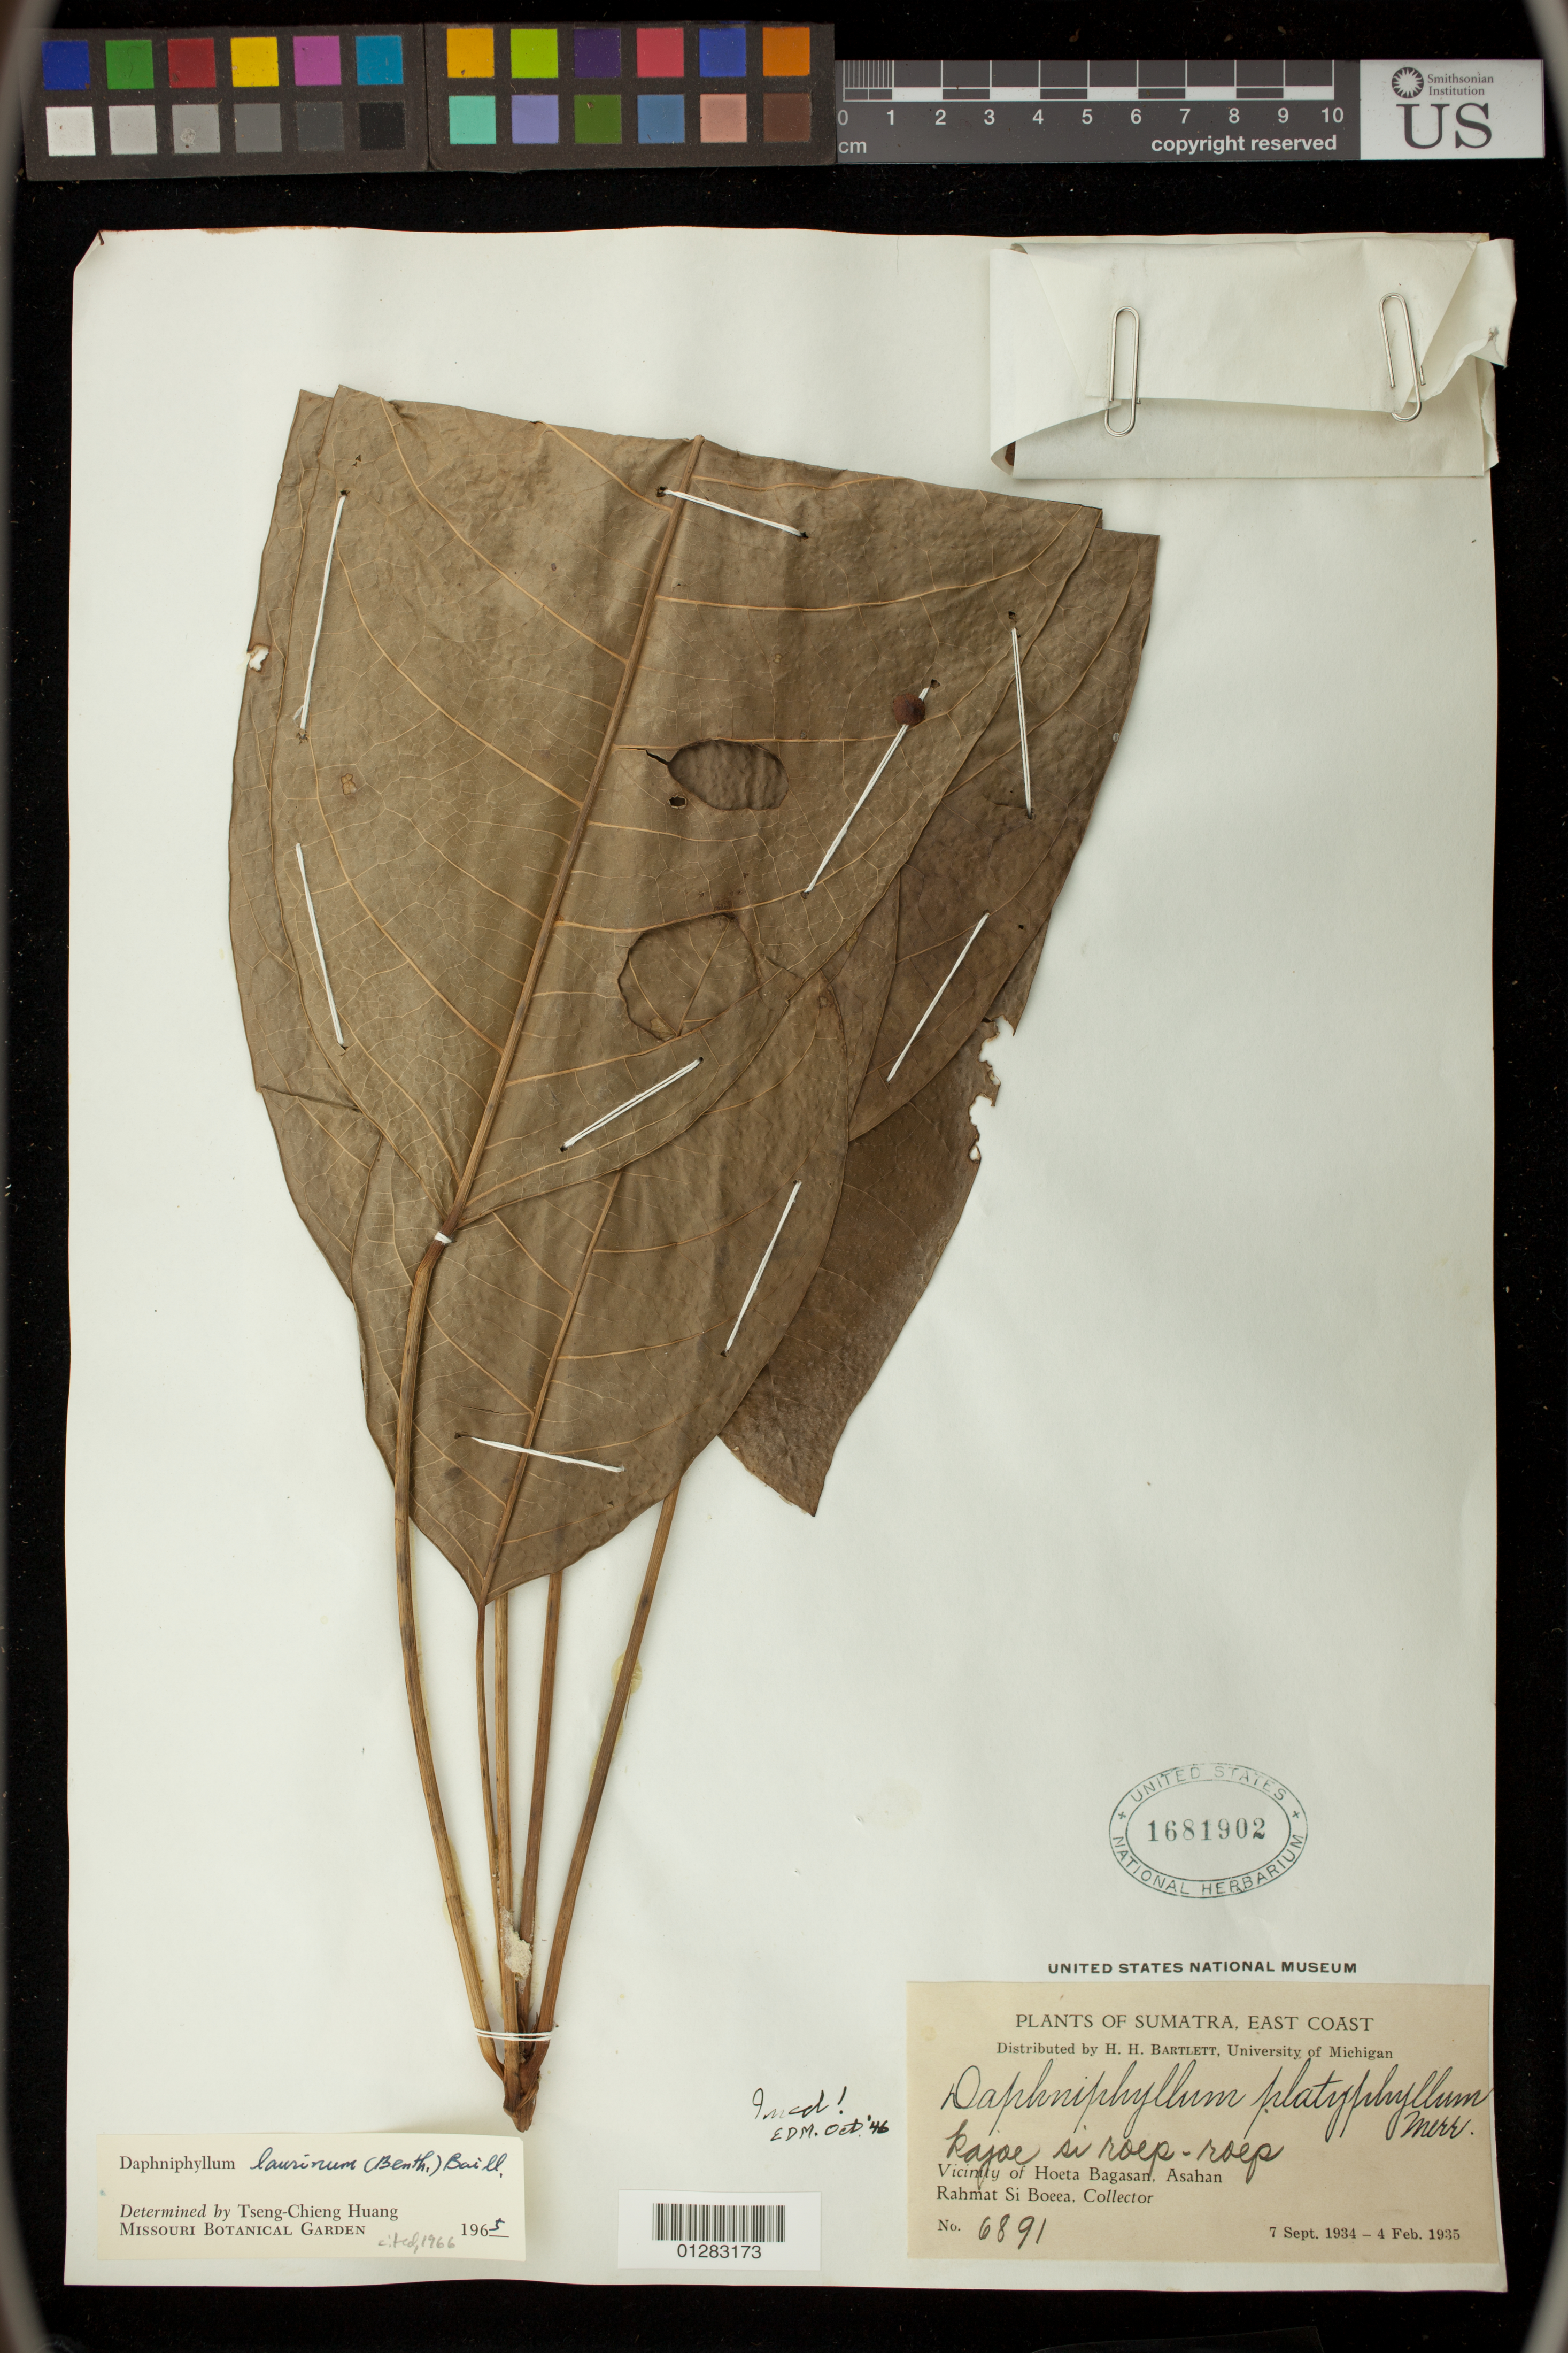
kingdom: Plantae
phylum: Tracheophyta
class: Magnoliopsida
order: Saxifragales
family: Daphniphyllaceae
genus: Daphniphyllum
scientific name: Daphniphyllum laurinum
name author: (Benth.) Baill.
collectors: Rahmat Si Boeea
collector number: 6891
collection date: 1934-09-07/1935-02-04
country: Indonesia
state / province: Sumatra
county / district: Sumatera Utara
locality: Vicinity of Hoeta Bagasan, Asahan, East Coast Sumatra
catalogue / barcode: US 1681902